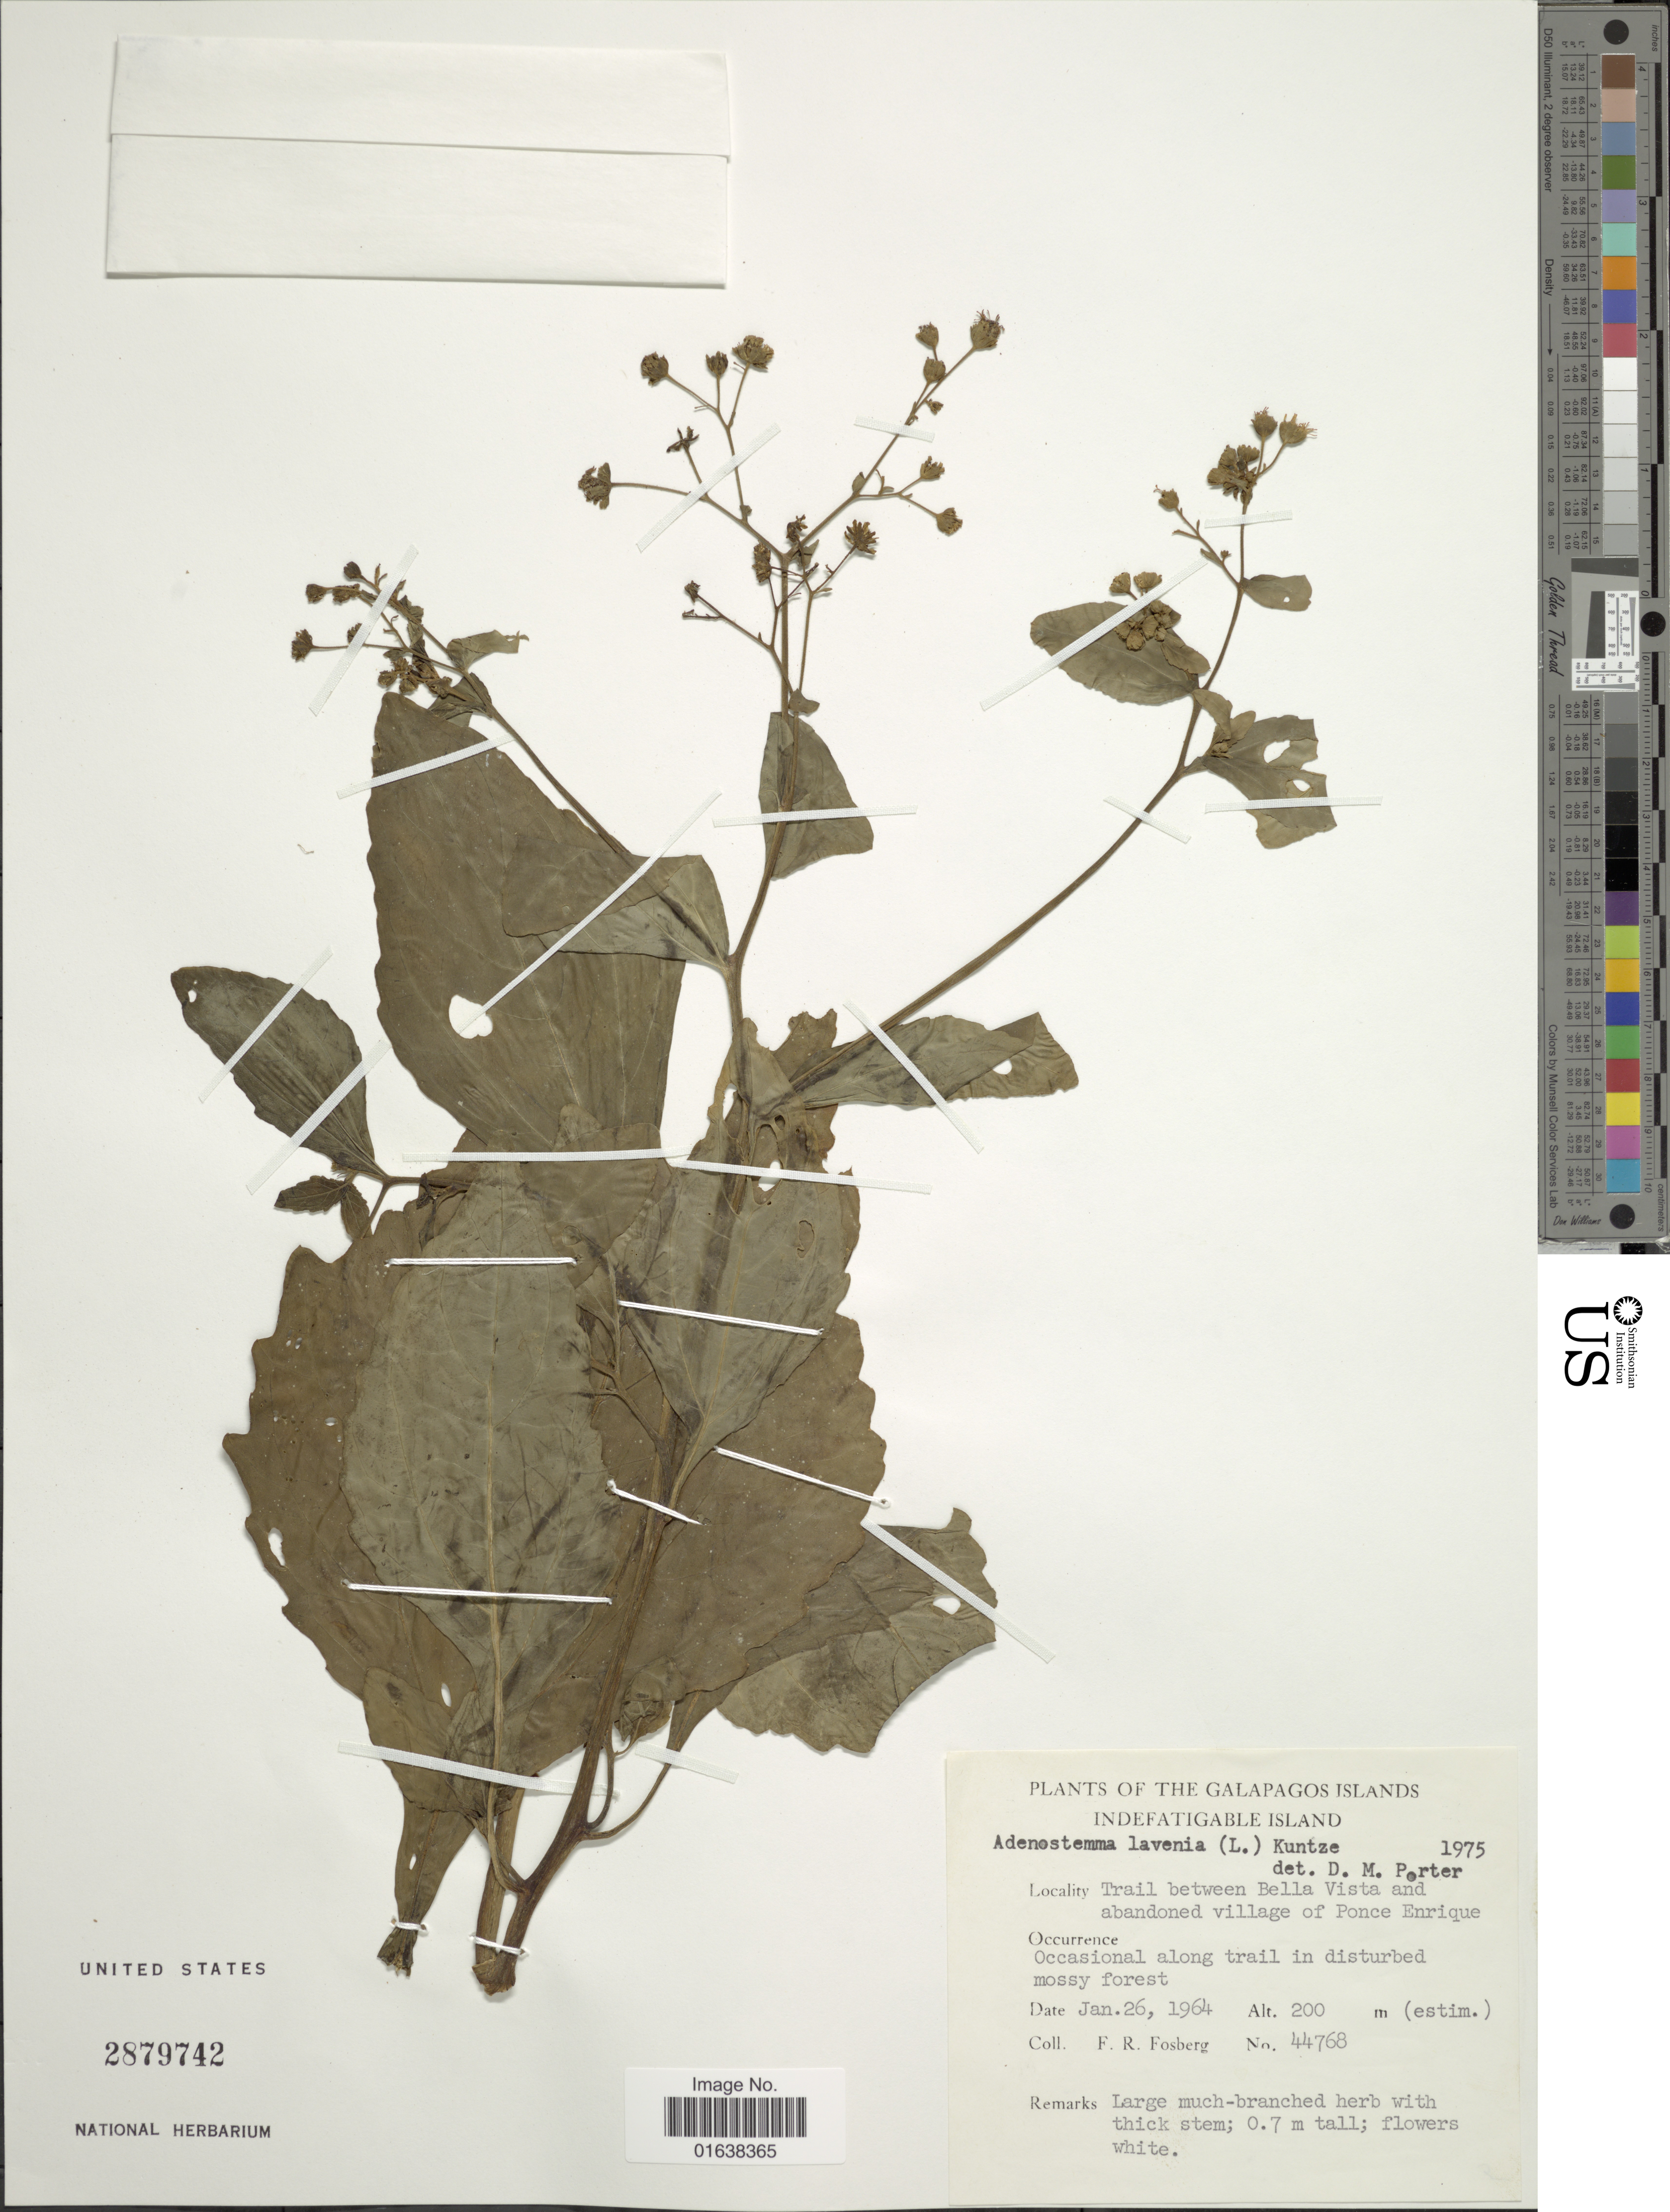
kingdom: Plantae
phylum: Tracheophyta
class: Magnoliopsida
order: Asterales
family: Asteraceae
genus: Adenostemma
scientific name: Adenostemma platyphyllum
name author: Cass.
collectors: F. R. Fosberg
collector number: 44768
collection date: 1964-01-26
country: Ecuador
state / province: Colón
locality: Galapagos Islands. Trail between Bella Vista and abondoned village of Ponce Enrique. Occasional along trail in disturbed mossy forest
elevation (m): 200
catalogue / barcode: US 2879742